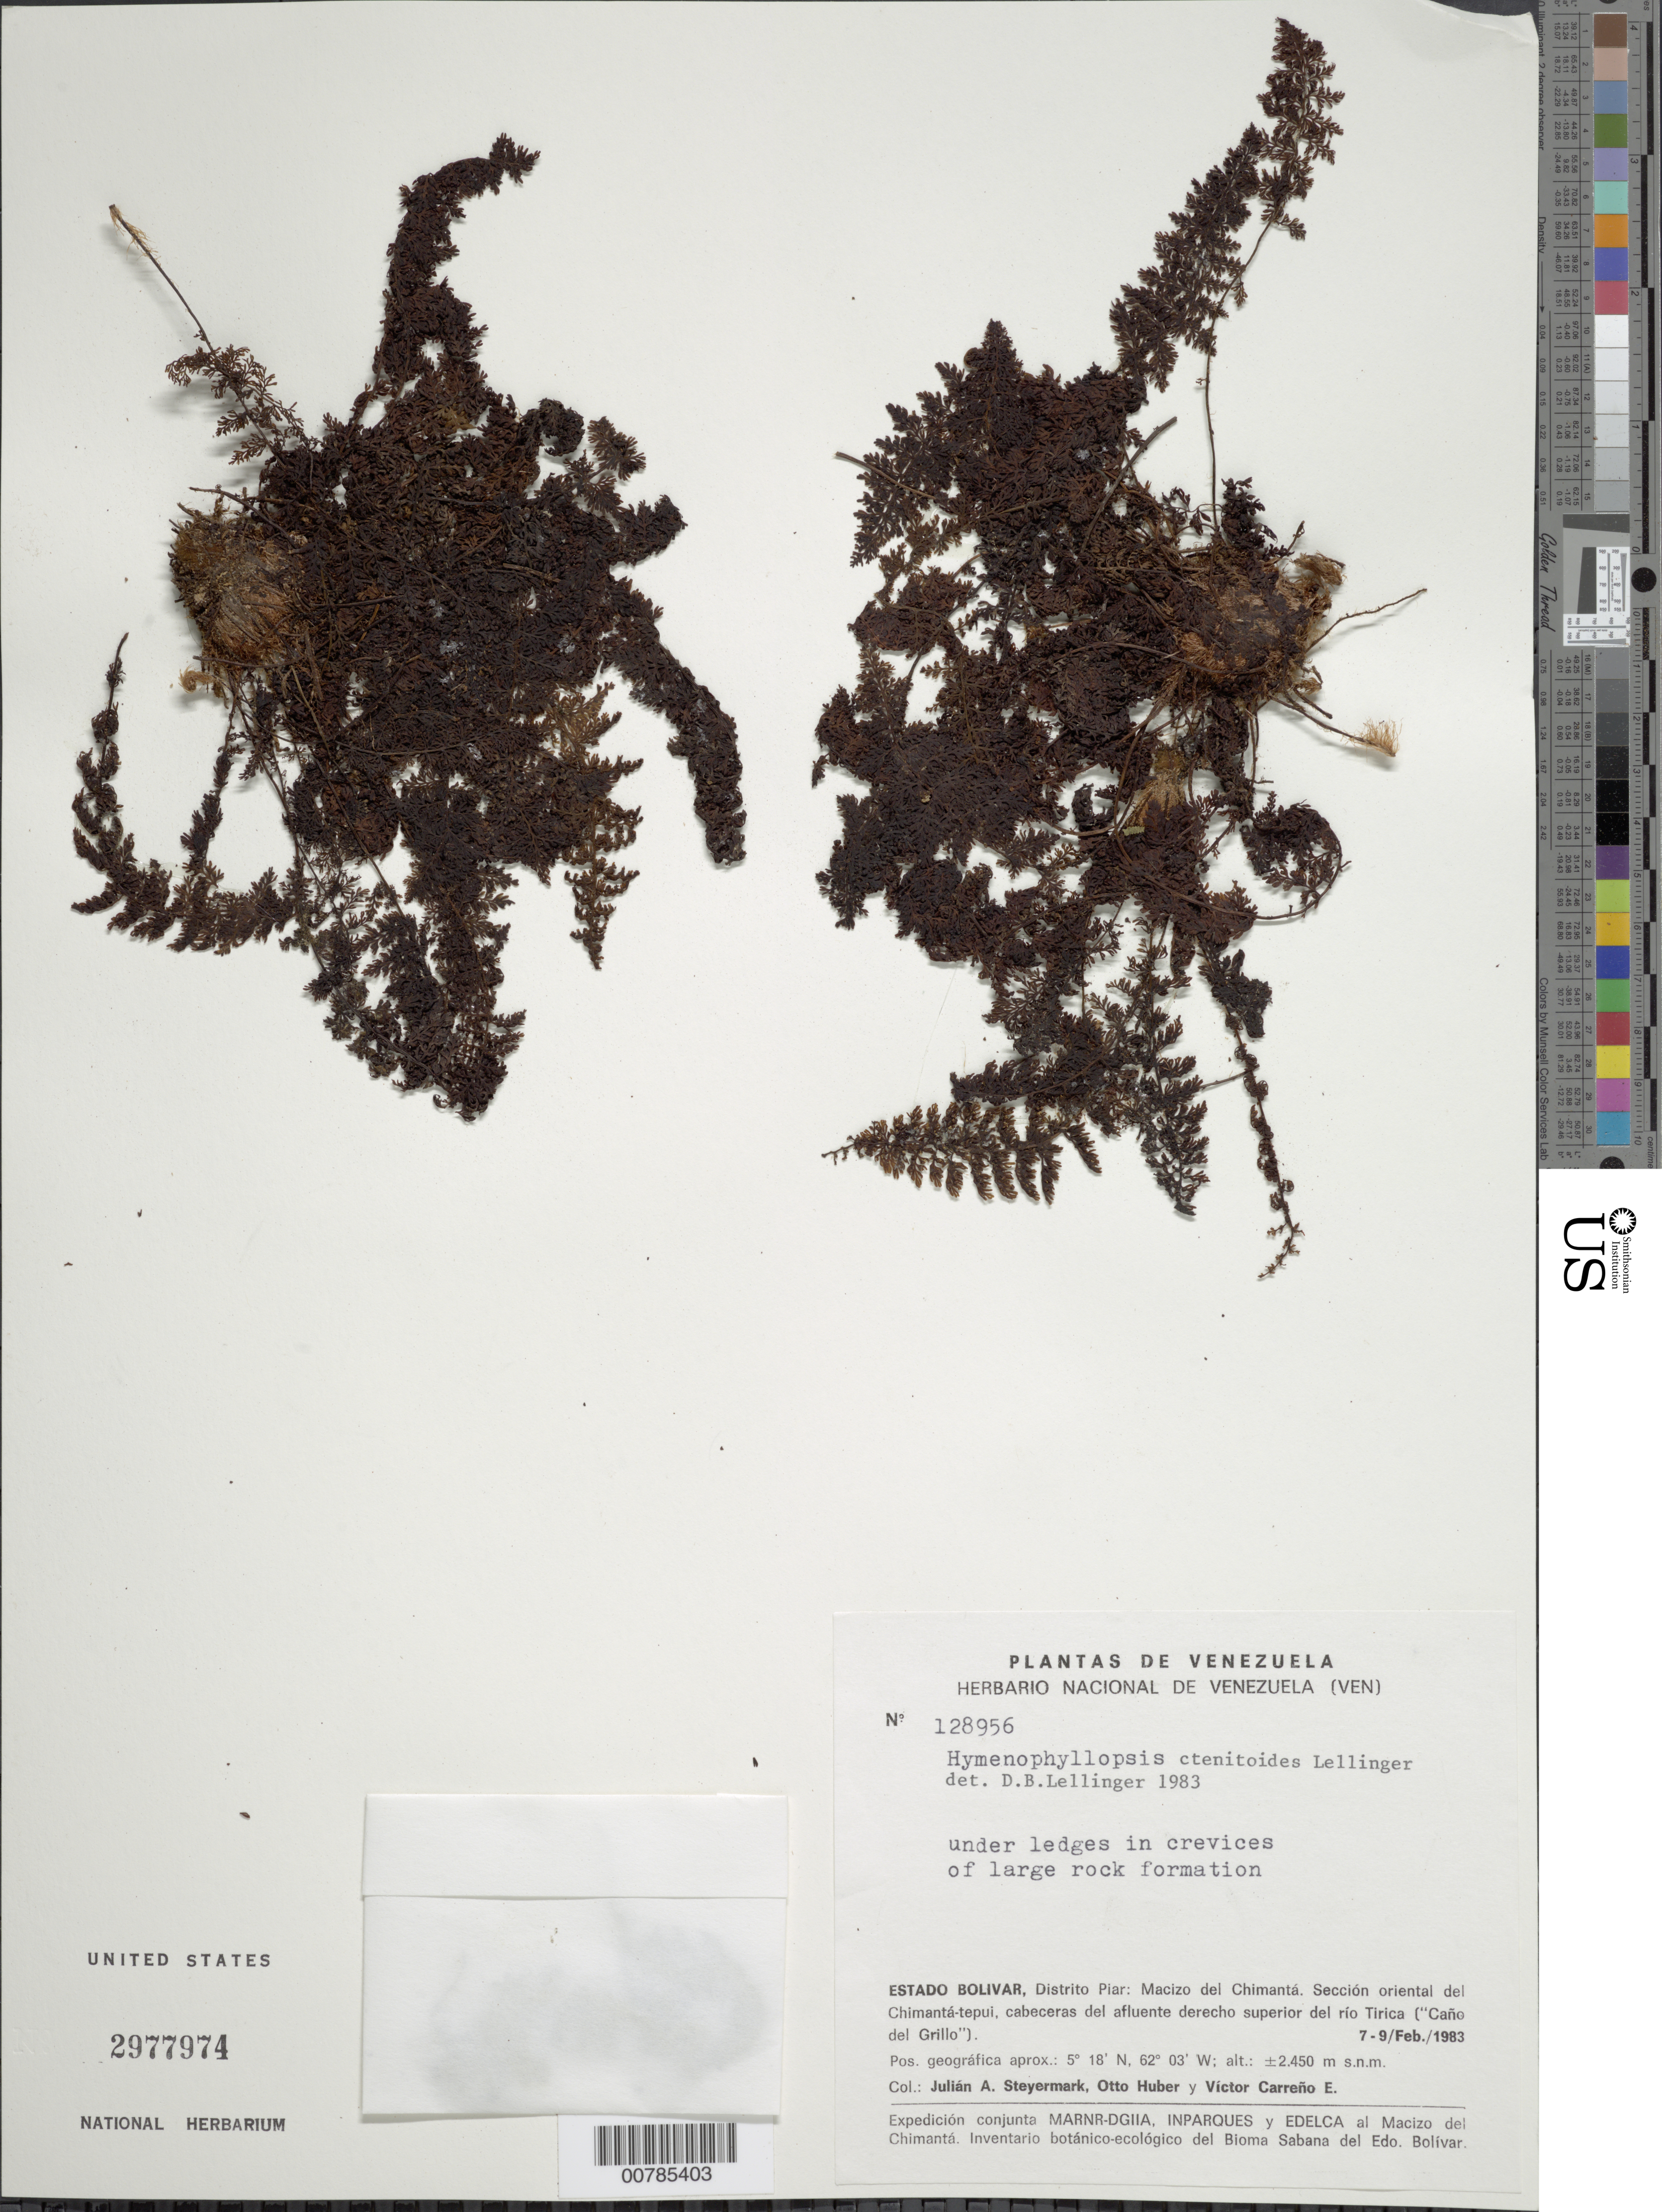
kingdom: Plantae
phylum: Tracheophyta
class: Polypodiopsida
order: Cyatheales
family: Cyatheaceae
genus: Cyathea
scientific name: Cyathea ctenitoides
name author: (Lellinger) Christenh.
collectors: J. Steyermark, O. Huber & V. Carreño E.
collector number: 128956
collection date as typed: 7-Feb-83 to 9-Feb-83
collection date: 1983-02-07/1983-02-09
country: Venezuela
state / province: Bolívar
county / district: Piar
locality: Macizo del Chimantá, sect. oriental del Chimantá-tepuí, cabeceras del afluente derecho superíor del Río Tirica (Caño del Grillo)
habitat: Under ledges in crevices of large rock formation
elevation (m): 2450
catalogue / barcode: US 2977974